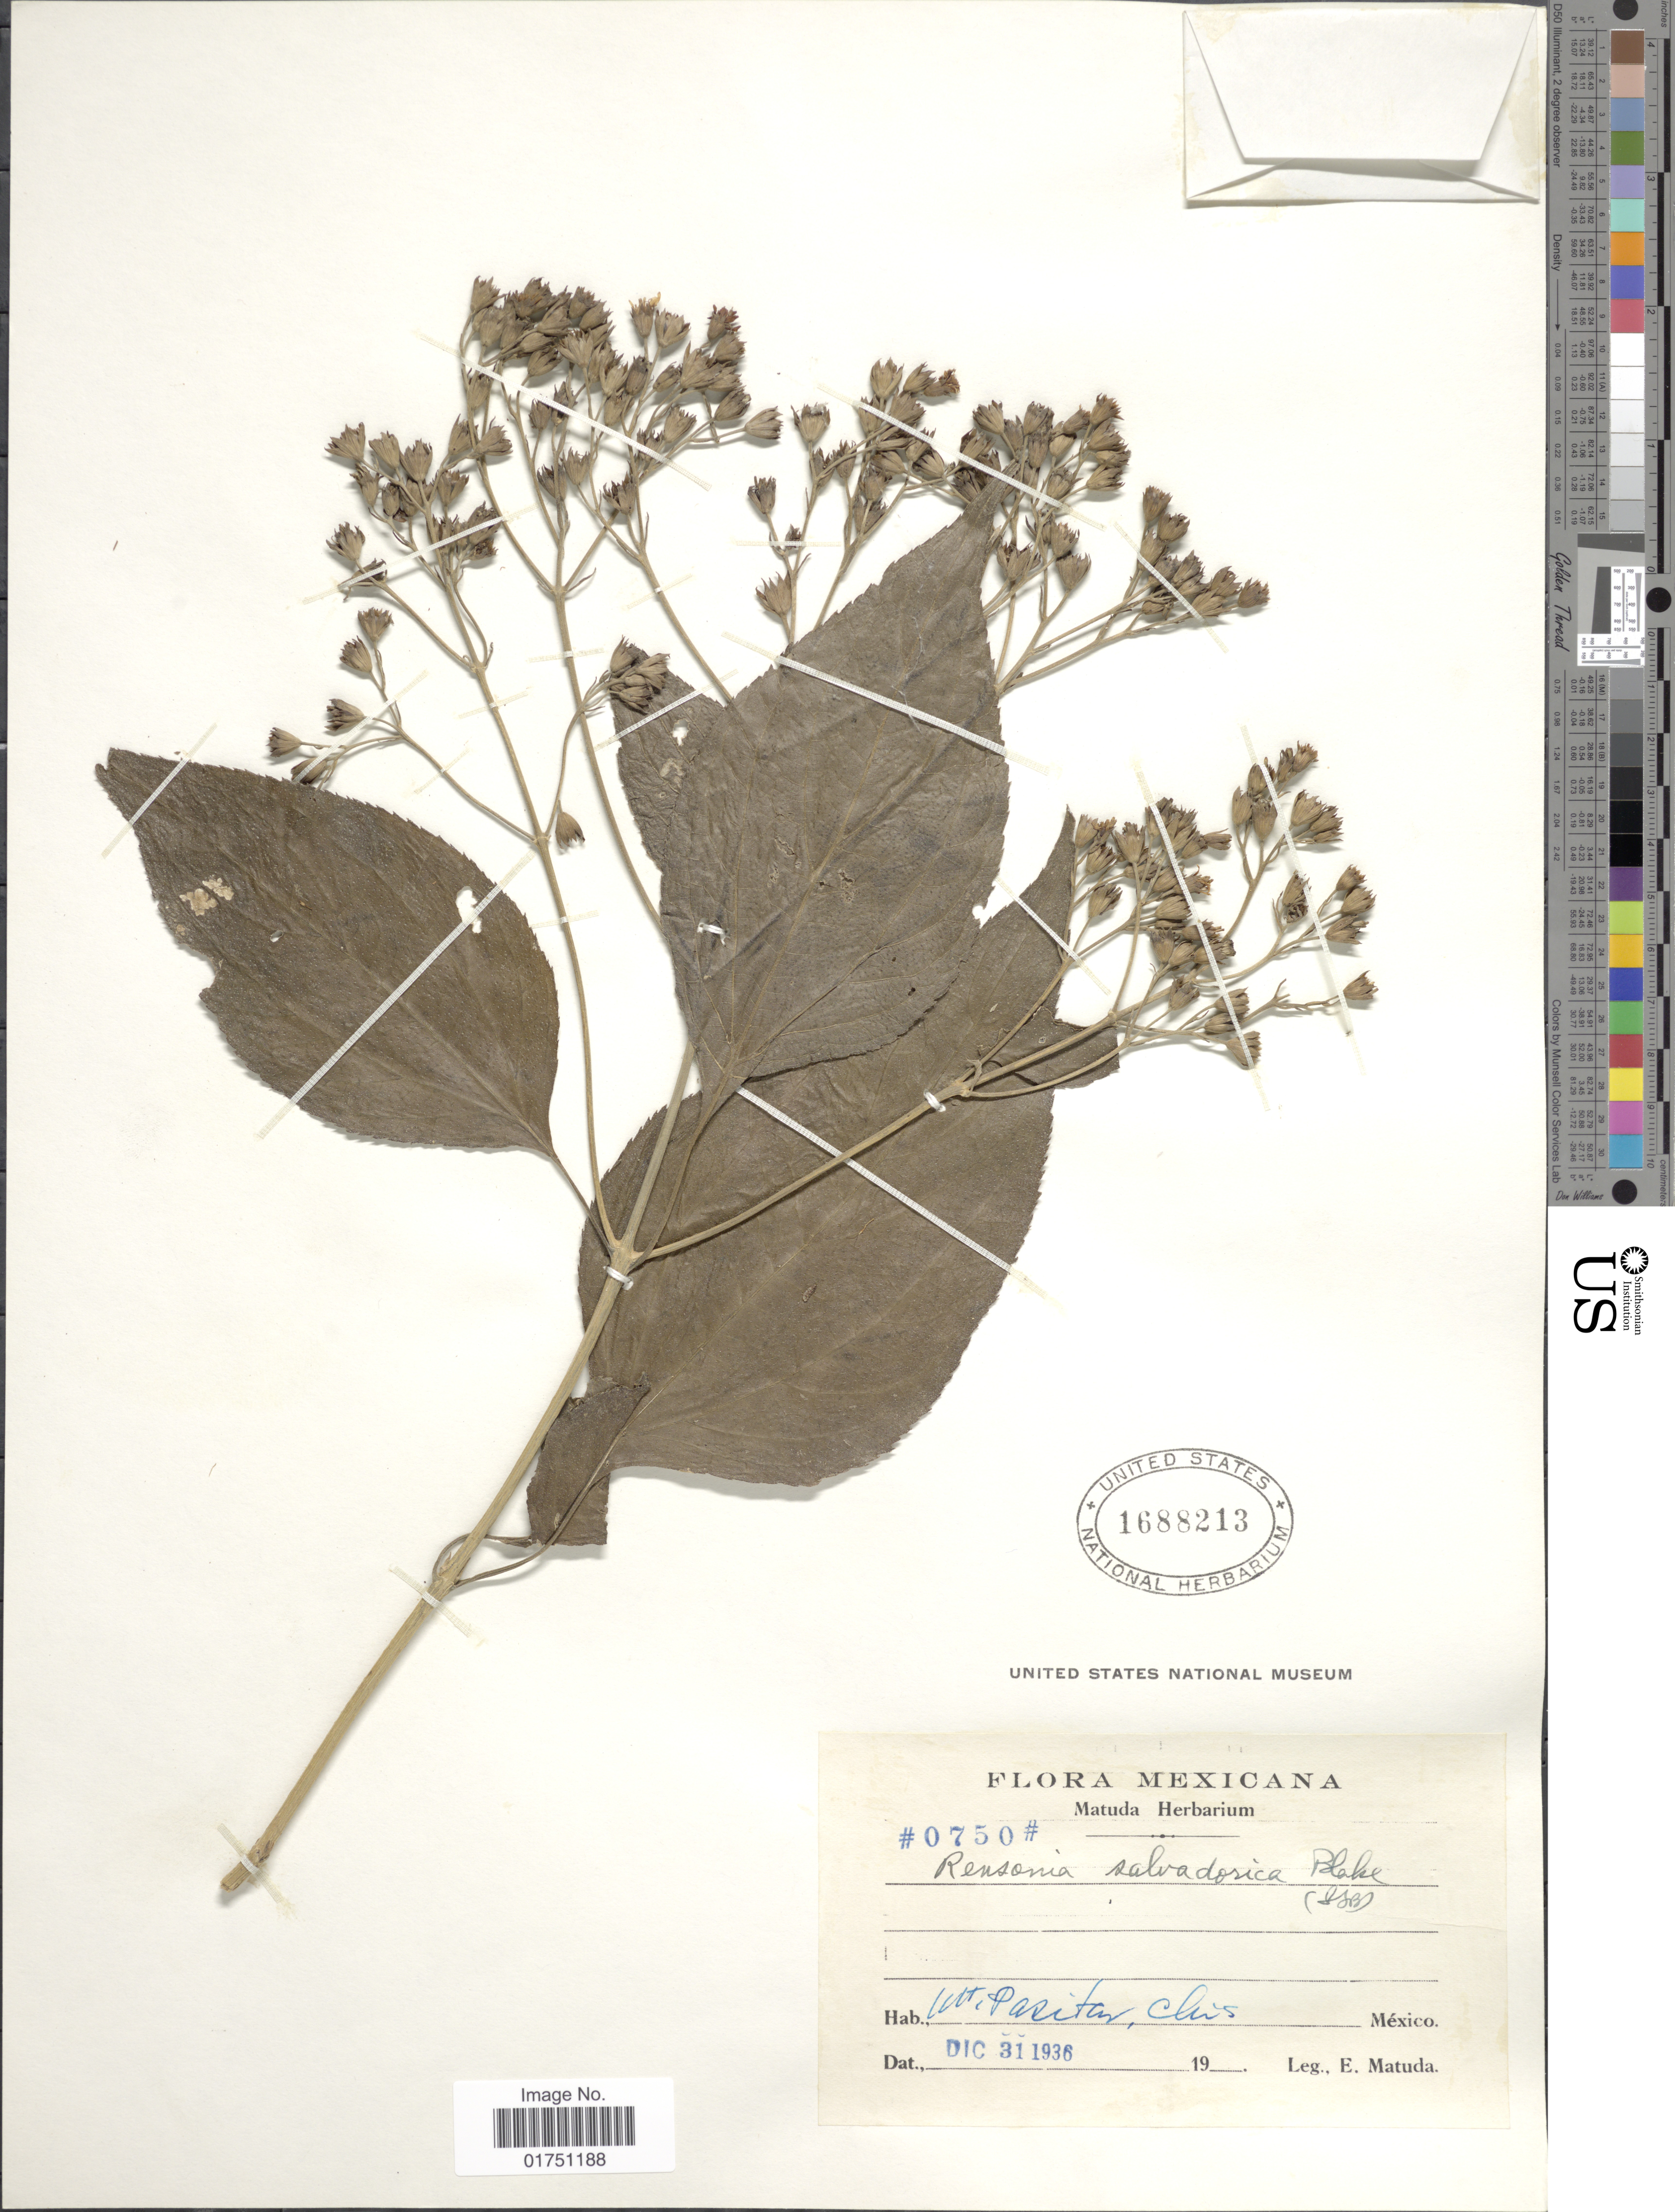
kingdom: Plantae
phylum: Tracheophyta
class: Magnoliopsida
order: Asterales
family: Asteraceae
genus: Rensonia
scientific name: Rensonia salvadorica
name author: S.F. Blake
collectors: E. Matuda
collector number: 0750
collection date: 1936-12-31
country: Mexico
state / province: Chiapas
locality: Mt. Pasital Chis.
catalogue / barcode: US 1688213